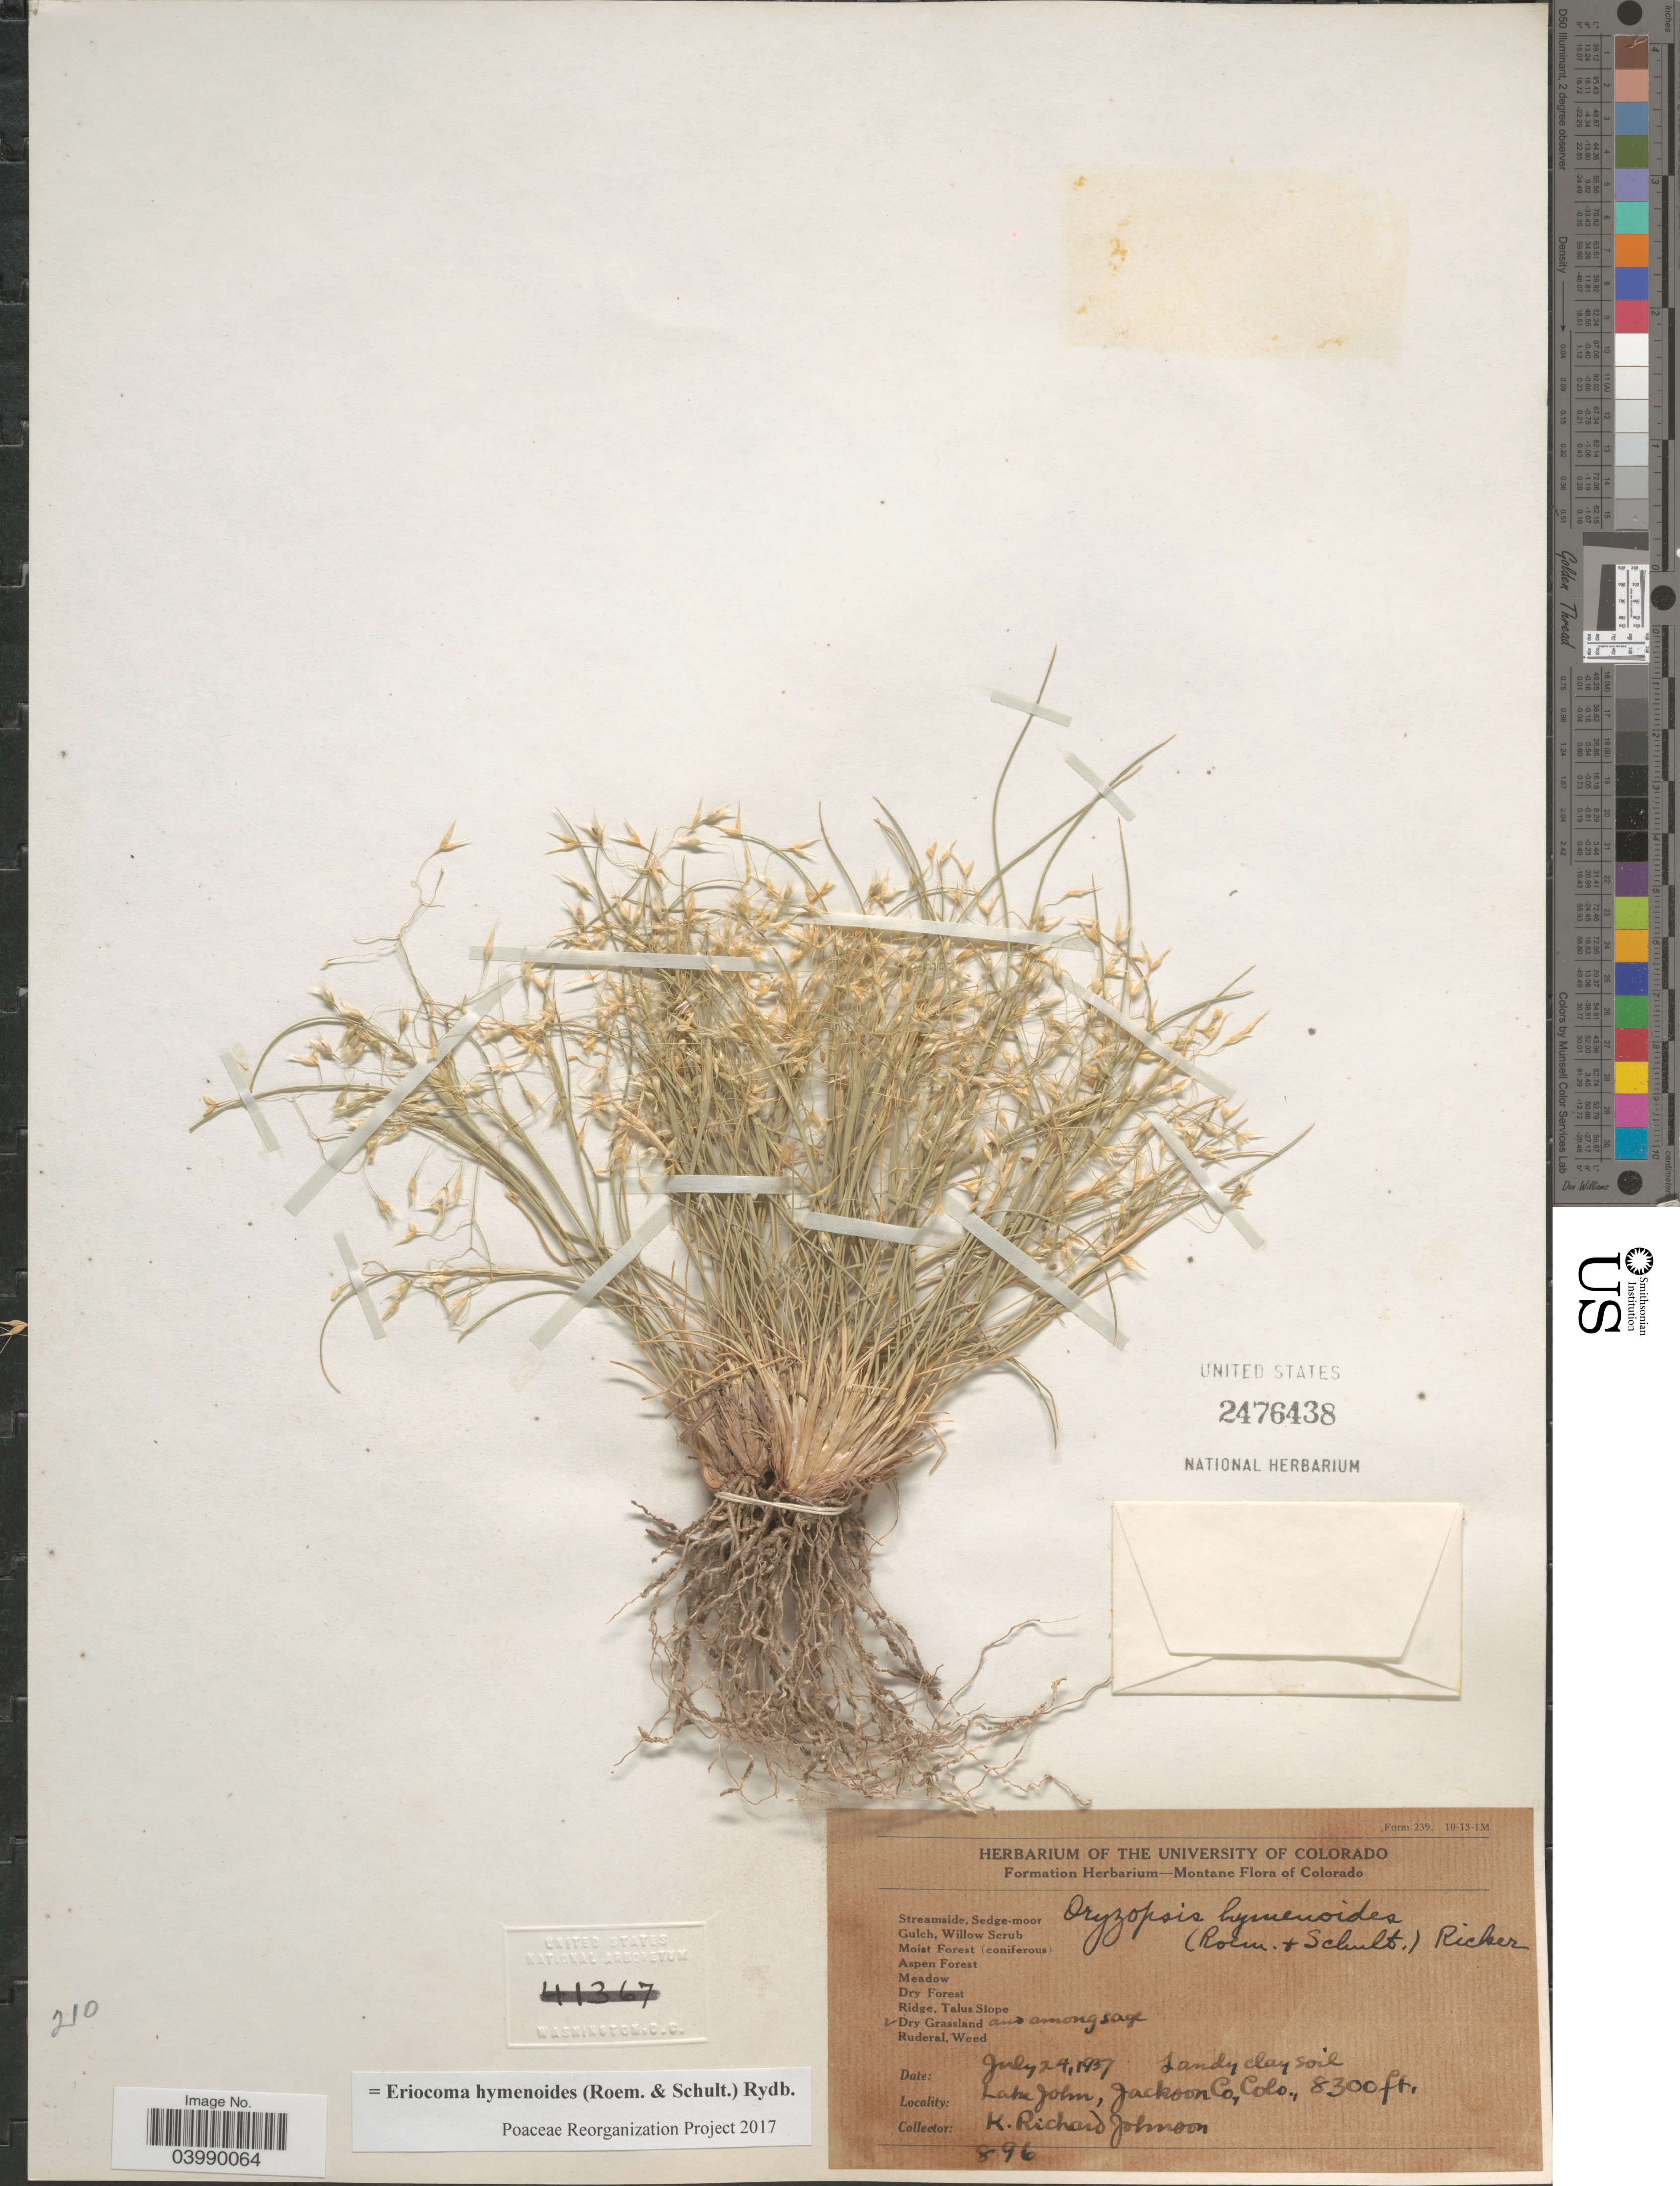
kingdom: Plantae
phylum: Tracheophyta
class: Liliopsida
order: Poales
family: Poaceae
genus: Eriocoma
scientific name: Eriocoma hymenoides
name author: (Roem. & Schult.) Rydb.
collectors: K. Johnson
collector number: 896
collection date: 1937-07-24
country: United States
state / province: Colorado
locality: Lake John, Jackson Co.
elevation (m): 2530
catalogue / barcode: US 2476438